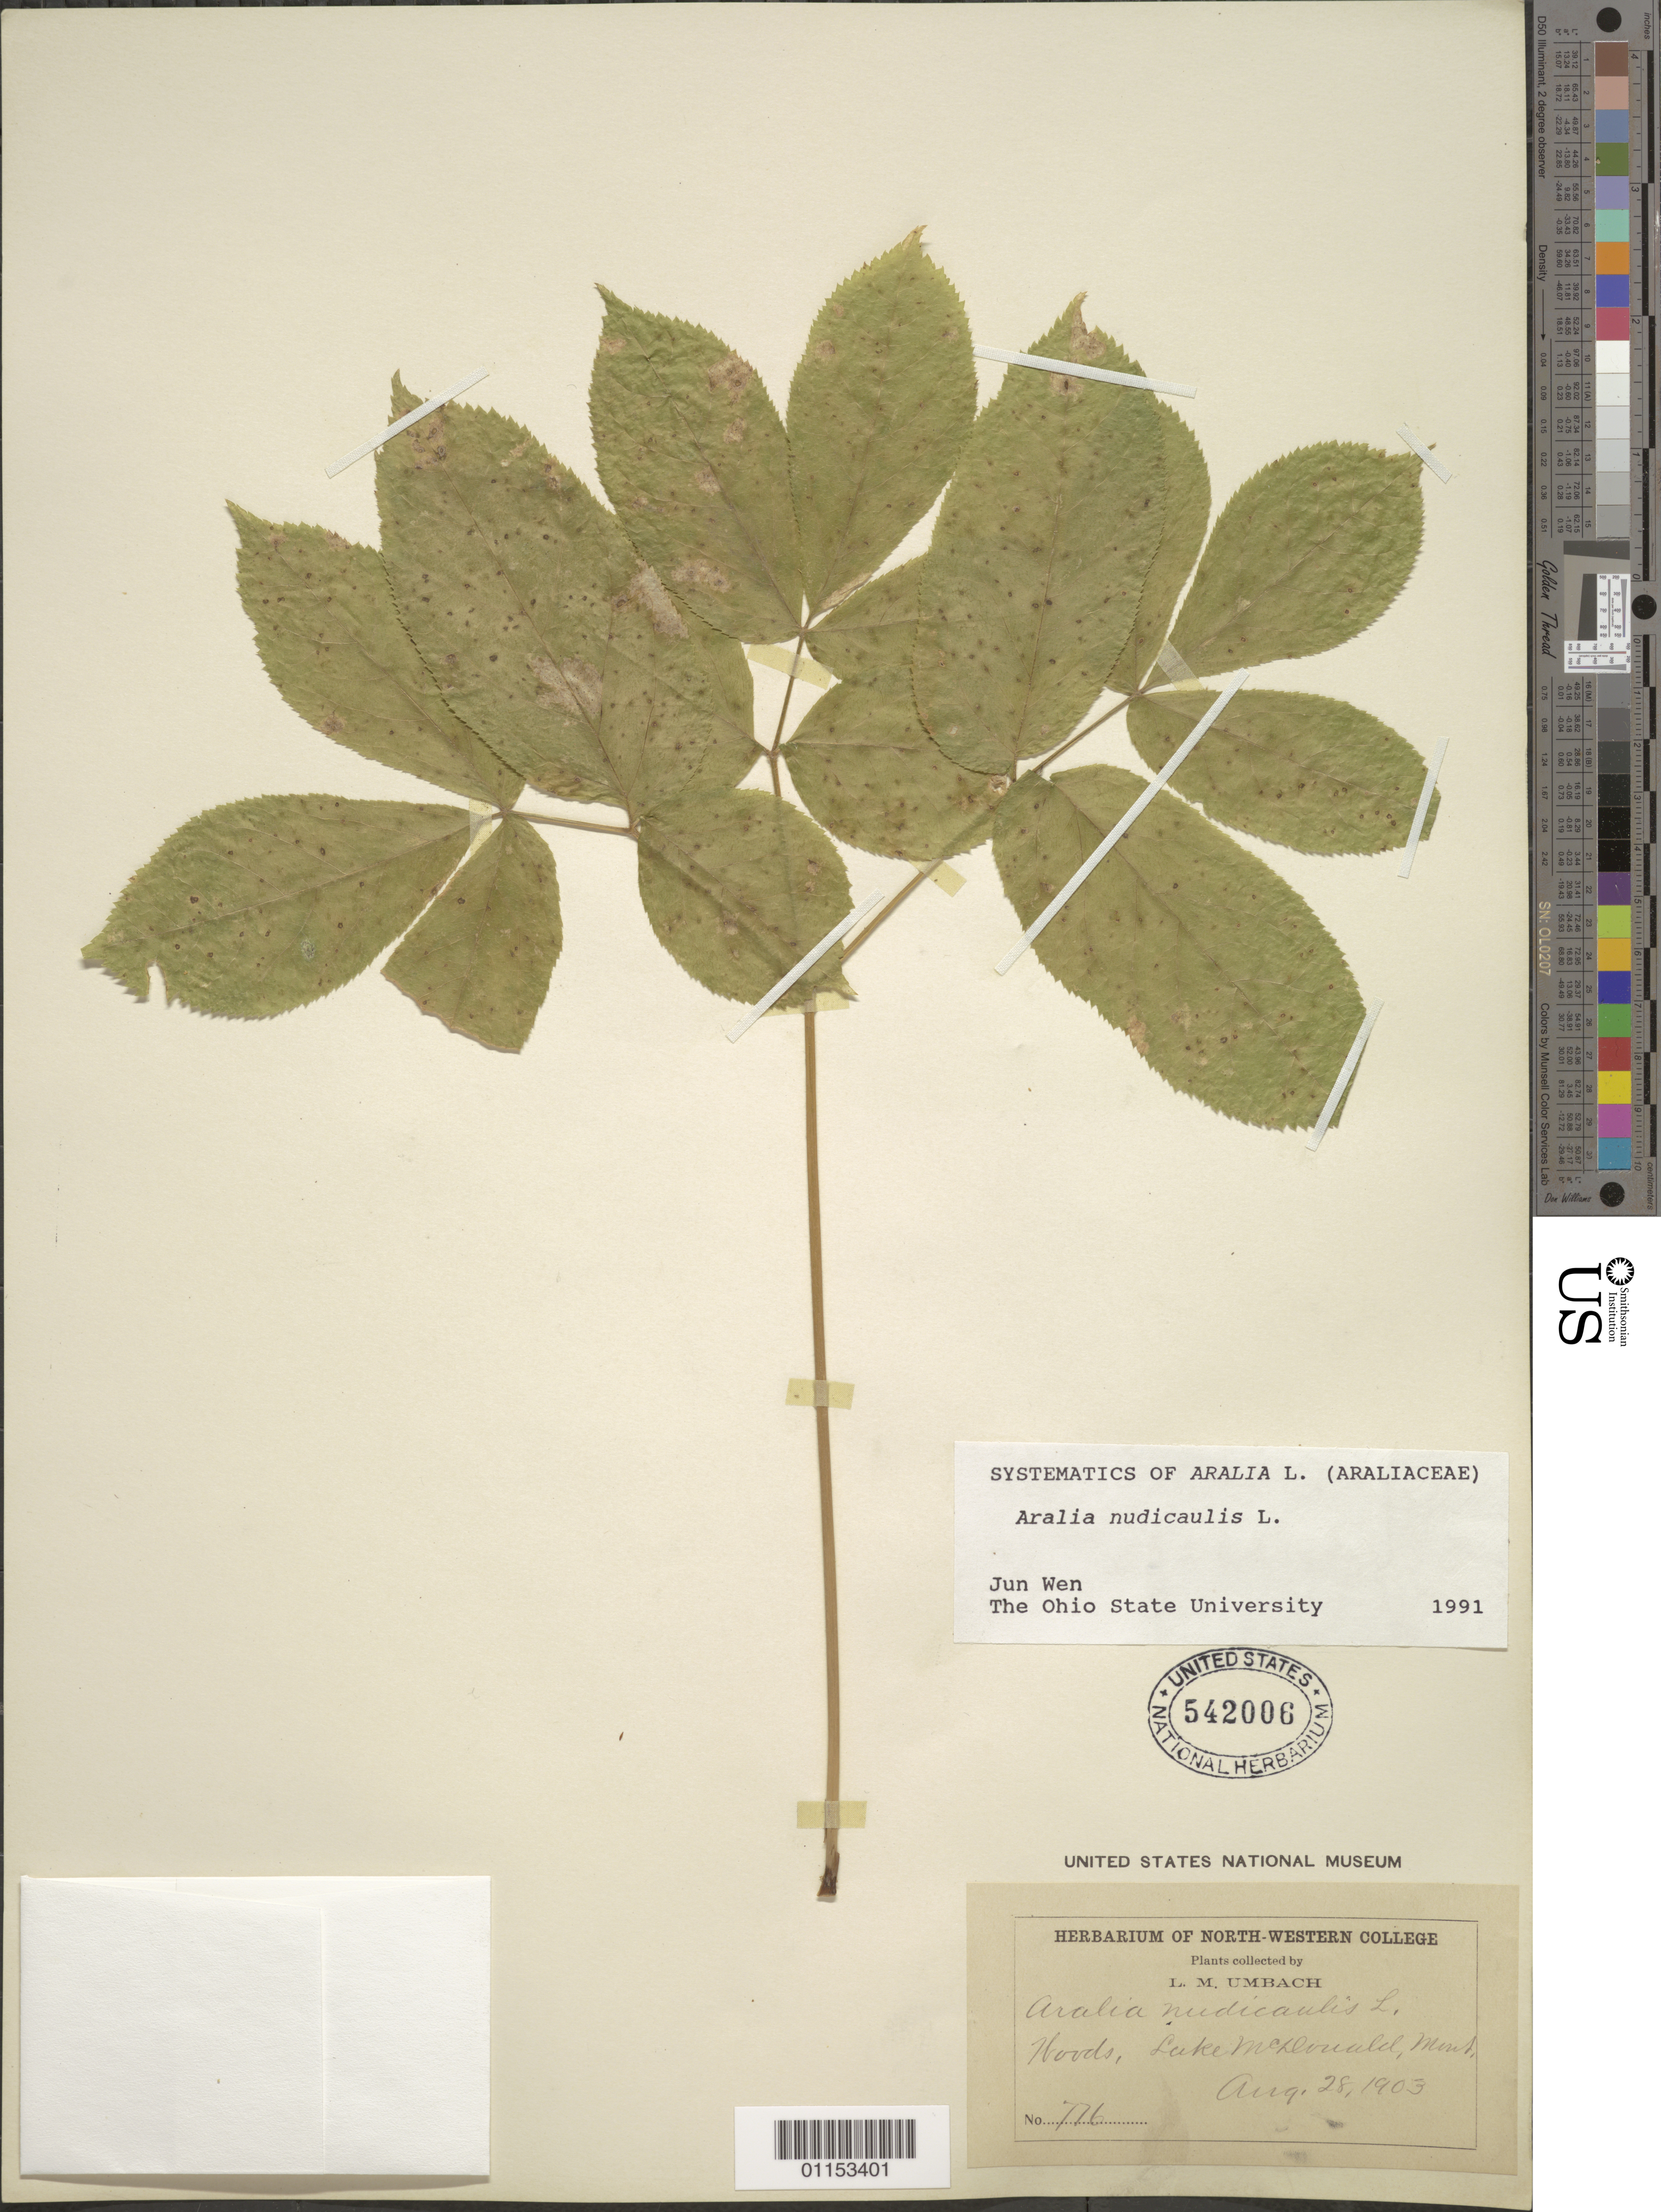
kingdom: Plantae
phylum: Tracheophyta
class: Magnoliopsida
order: Apiales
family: Araliaceae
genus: Aralia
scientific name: Aralia nudicaulis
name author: L.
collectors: L. M. Umbach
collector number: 776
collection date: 1903-08-28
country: United States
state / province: Montana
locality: Lake McDonald.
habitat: Woods.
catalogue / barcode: US 542006